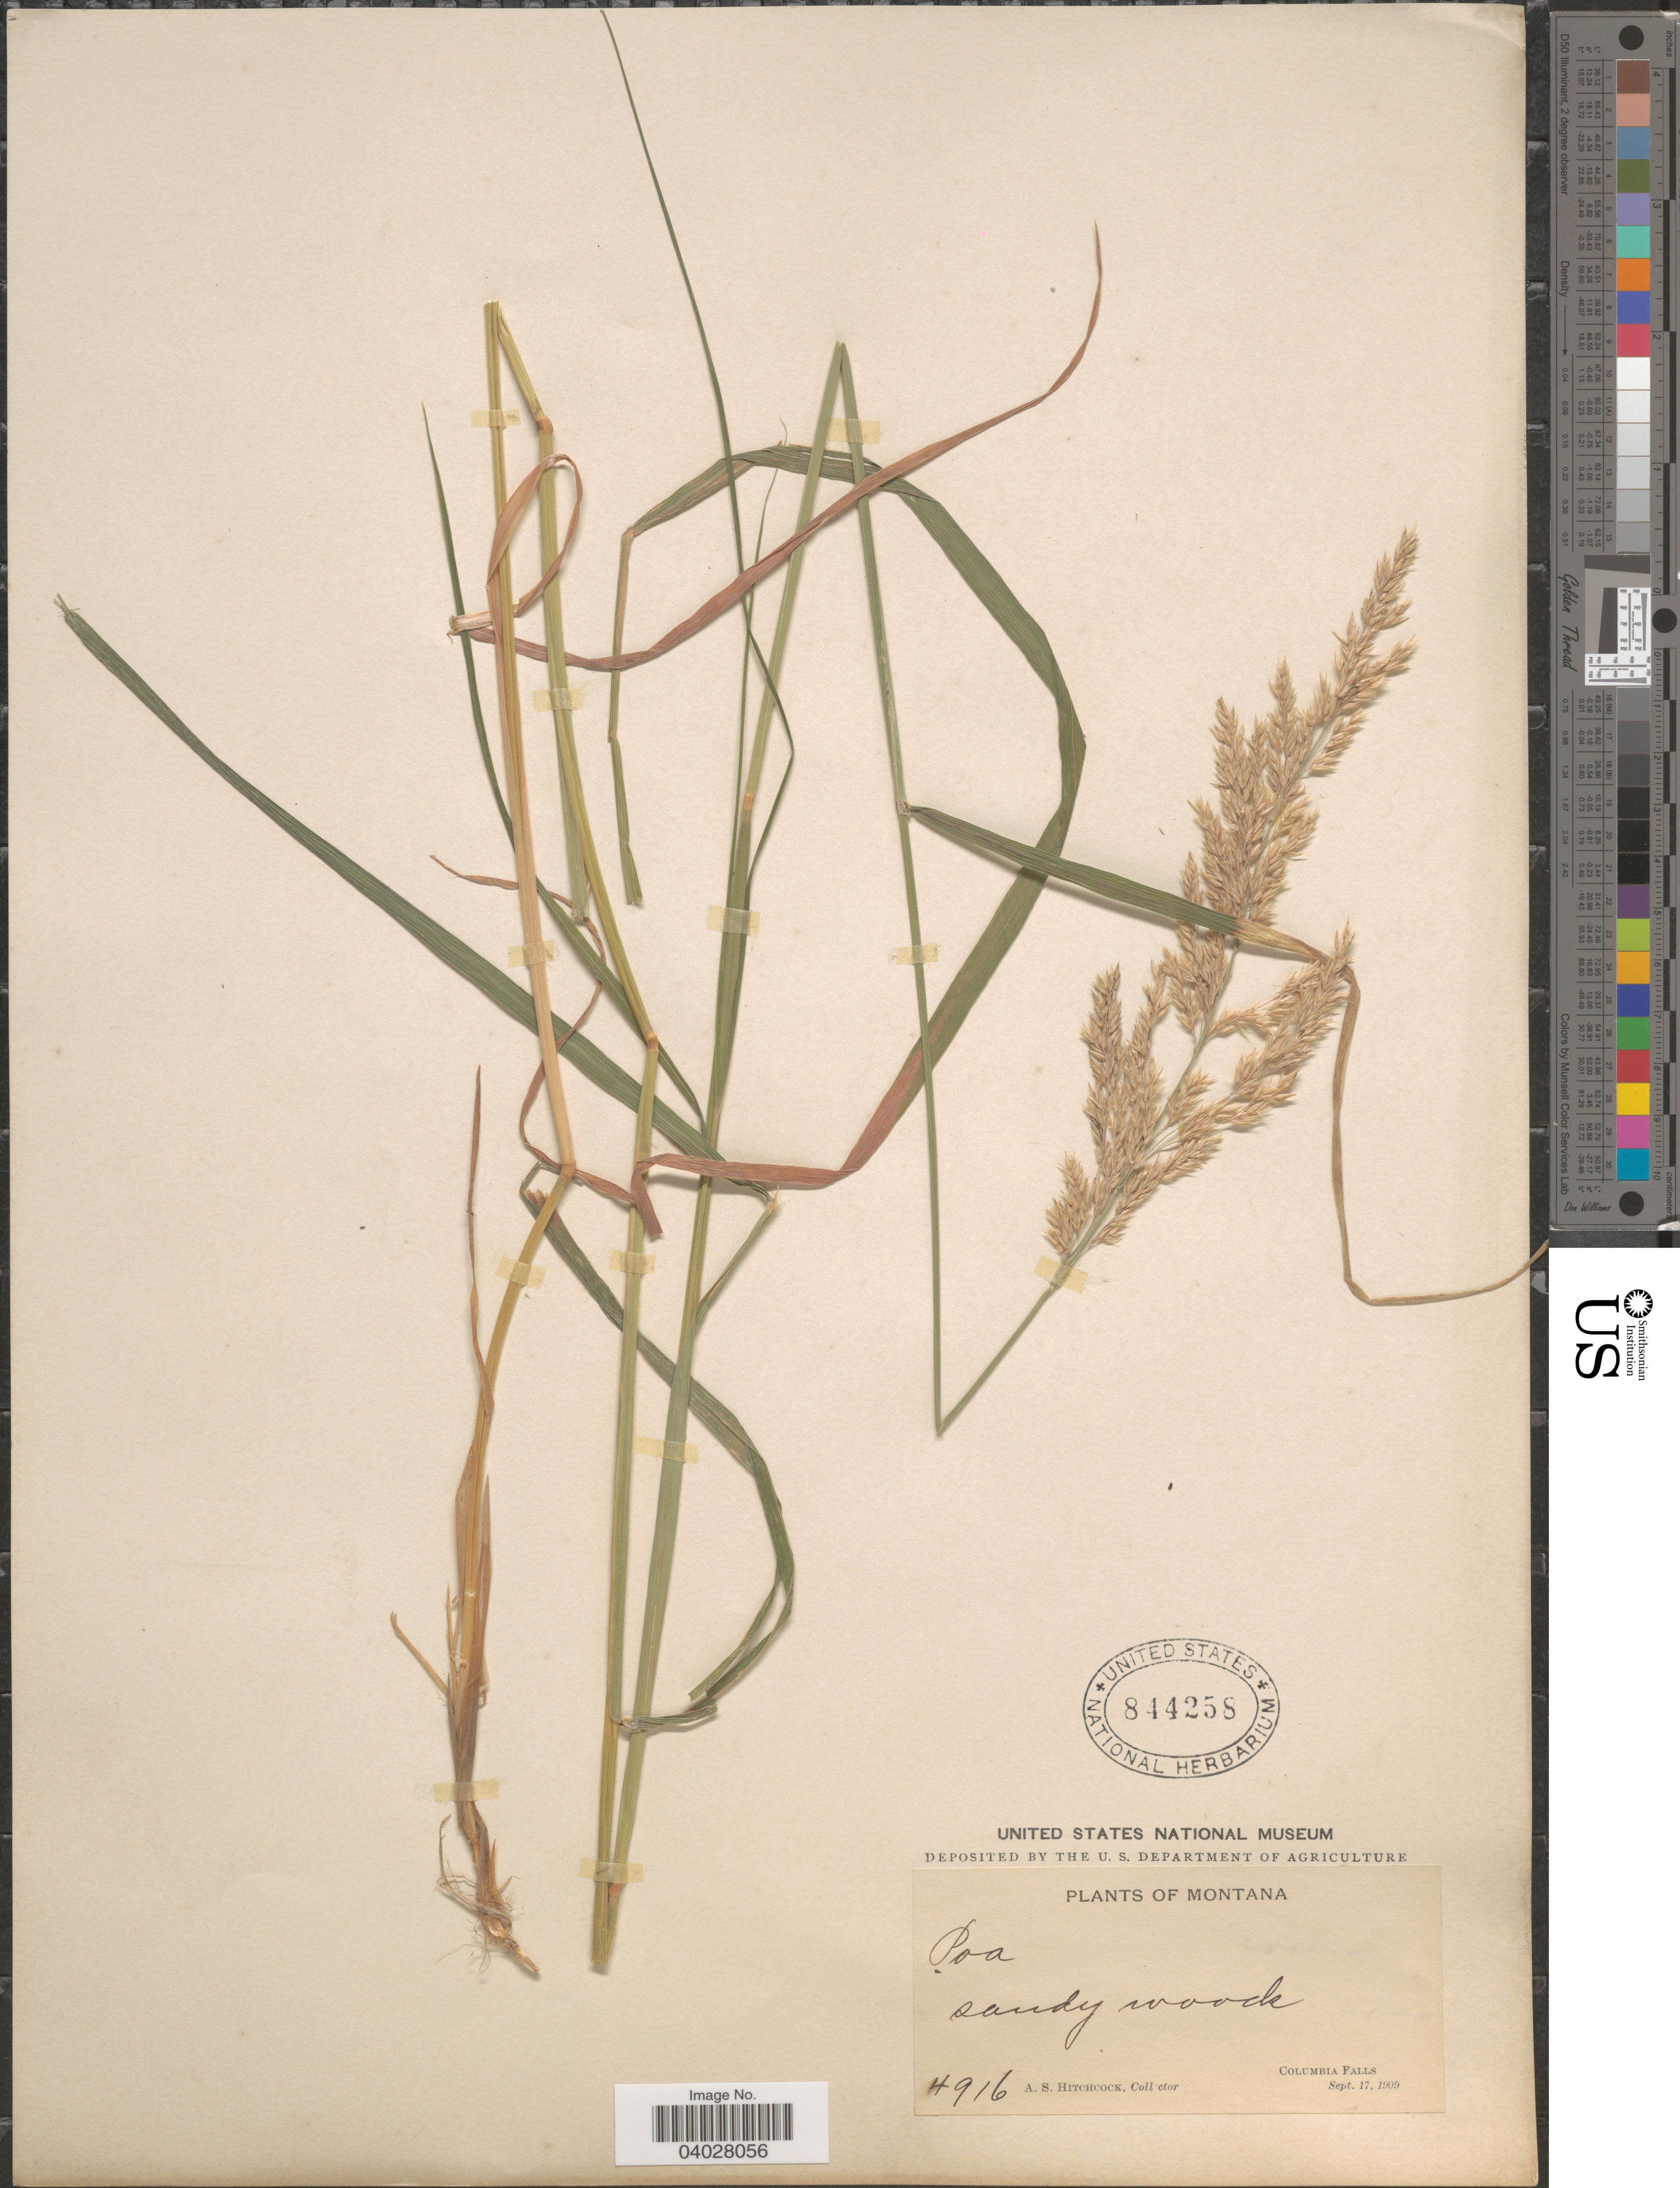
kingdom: Plantae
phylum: Tracheophyta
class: Liliopsida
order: Poales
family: Poaceae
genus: Calamagrostis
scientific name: Calamagrostis canadensis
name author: (Michx.) P. Beauv.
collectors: A. S. Hitchcock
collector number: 4916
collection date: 1909-09-17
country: United States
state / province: Montana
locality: Columbia Falls.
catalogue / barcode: US 844258